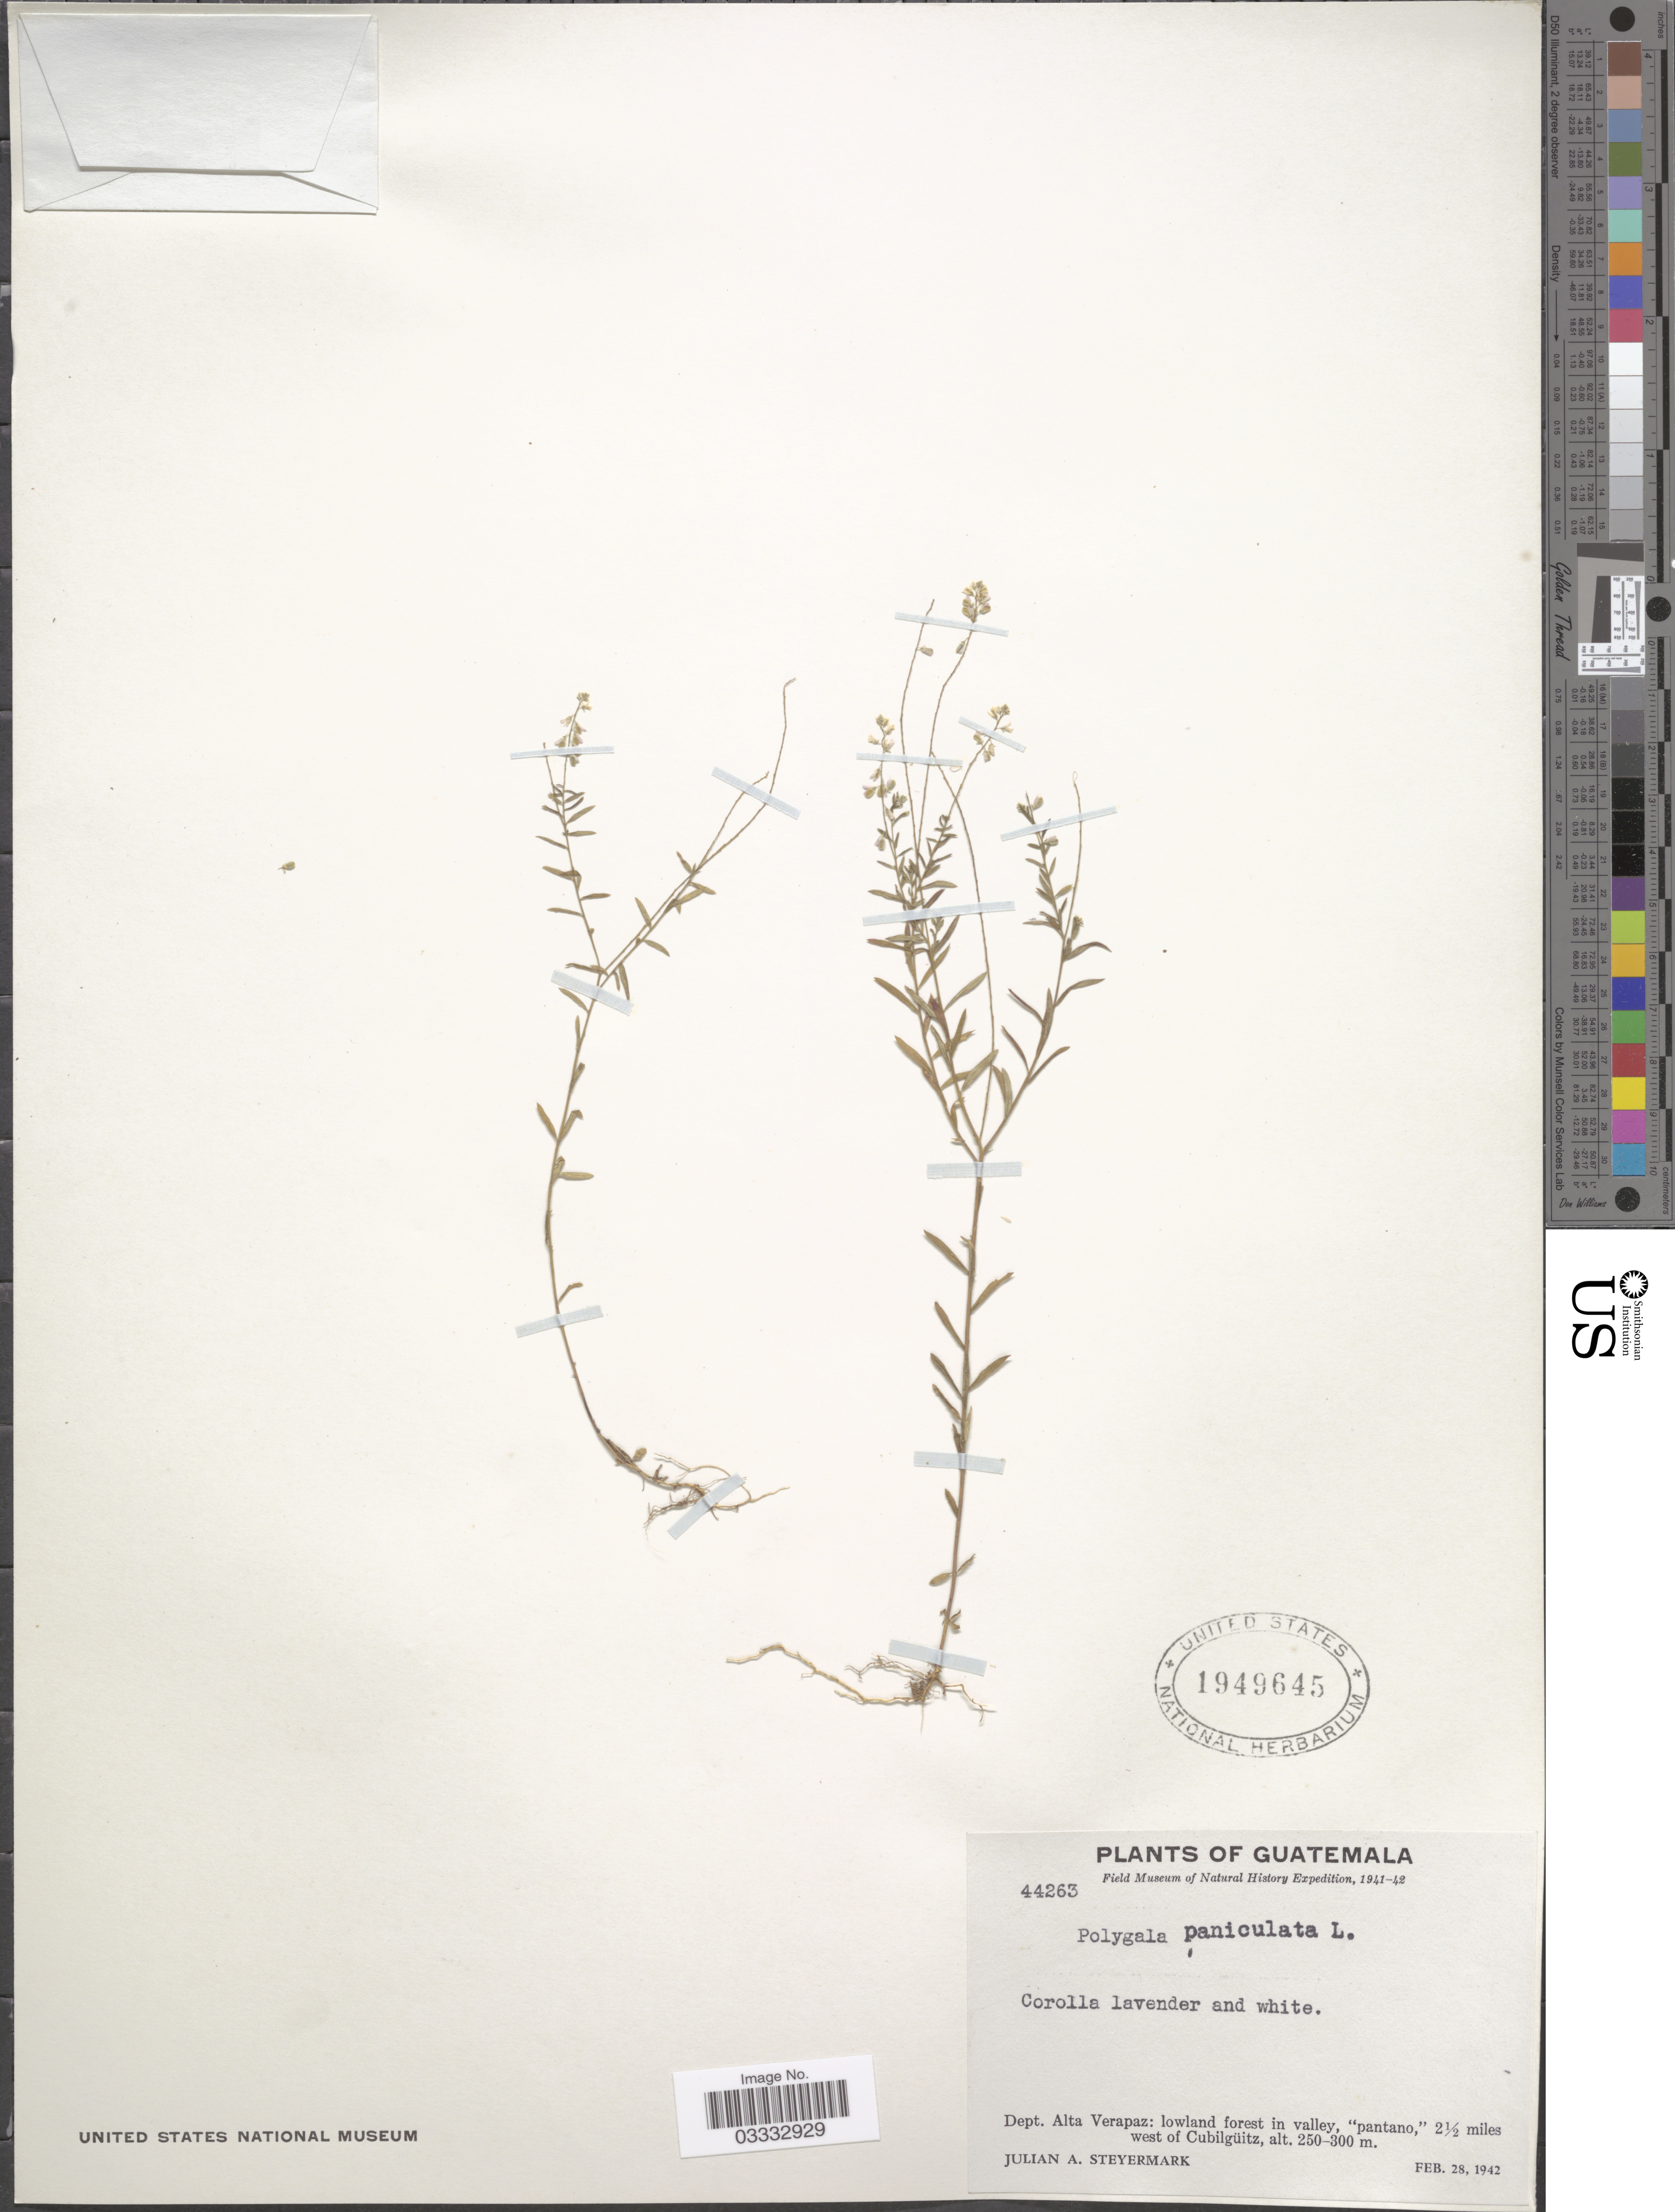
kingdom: Plantae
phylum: Tracheophyta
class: Magnoliopsida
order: Fabales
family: Polygalaceae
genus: Polygala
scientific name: Polygala paniculata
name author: L.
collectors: J. Steyermark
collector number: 44263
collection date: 1942-02-28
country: Guatemala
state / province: Alta Verapaz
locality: Dept. Alta Verapaz: 2½ miles west of Cubilgüitz.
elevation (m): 250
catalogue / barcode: US 1949645